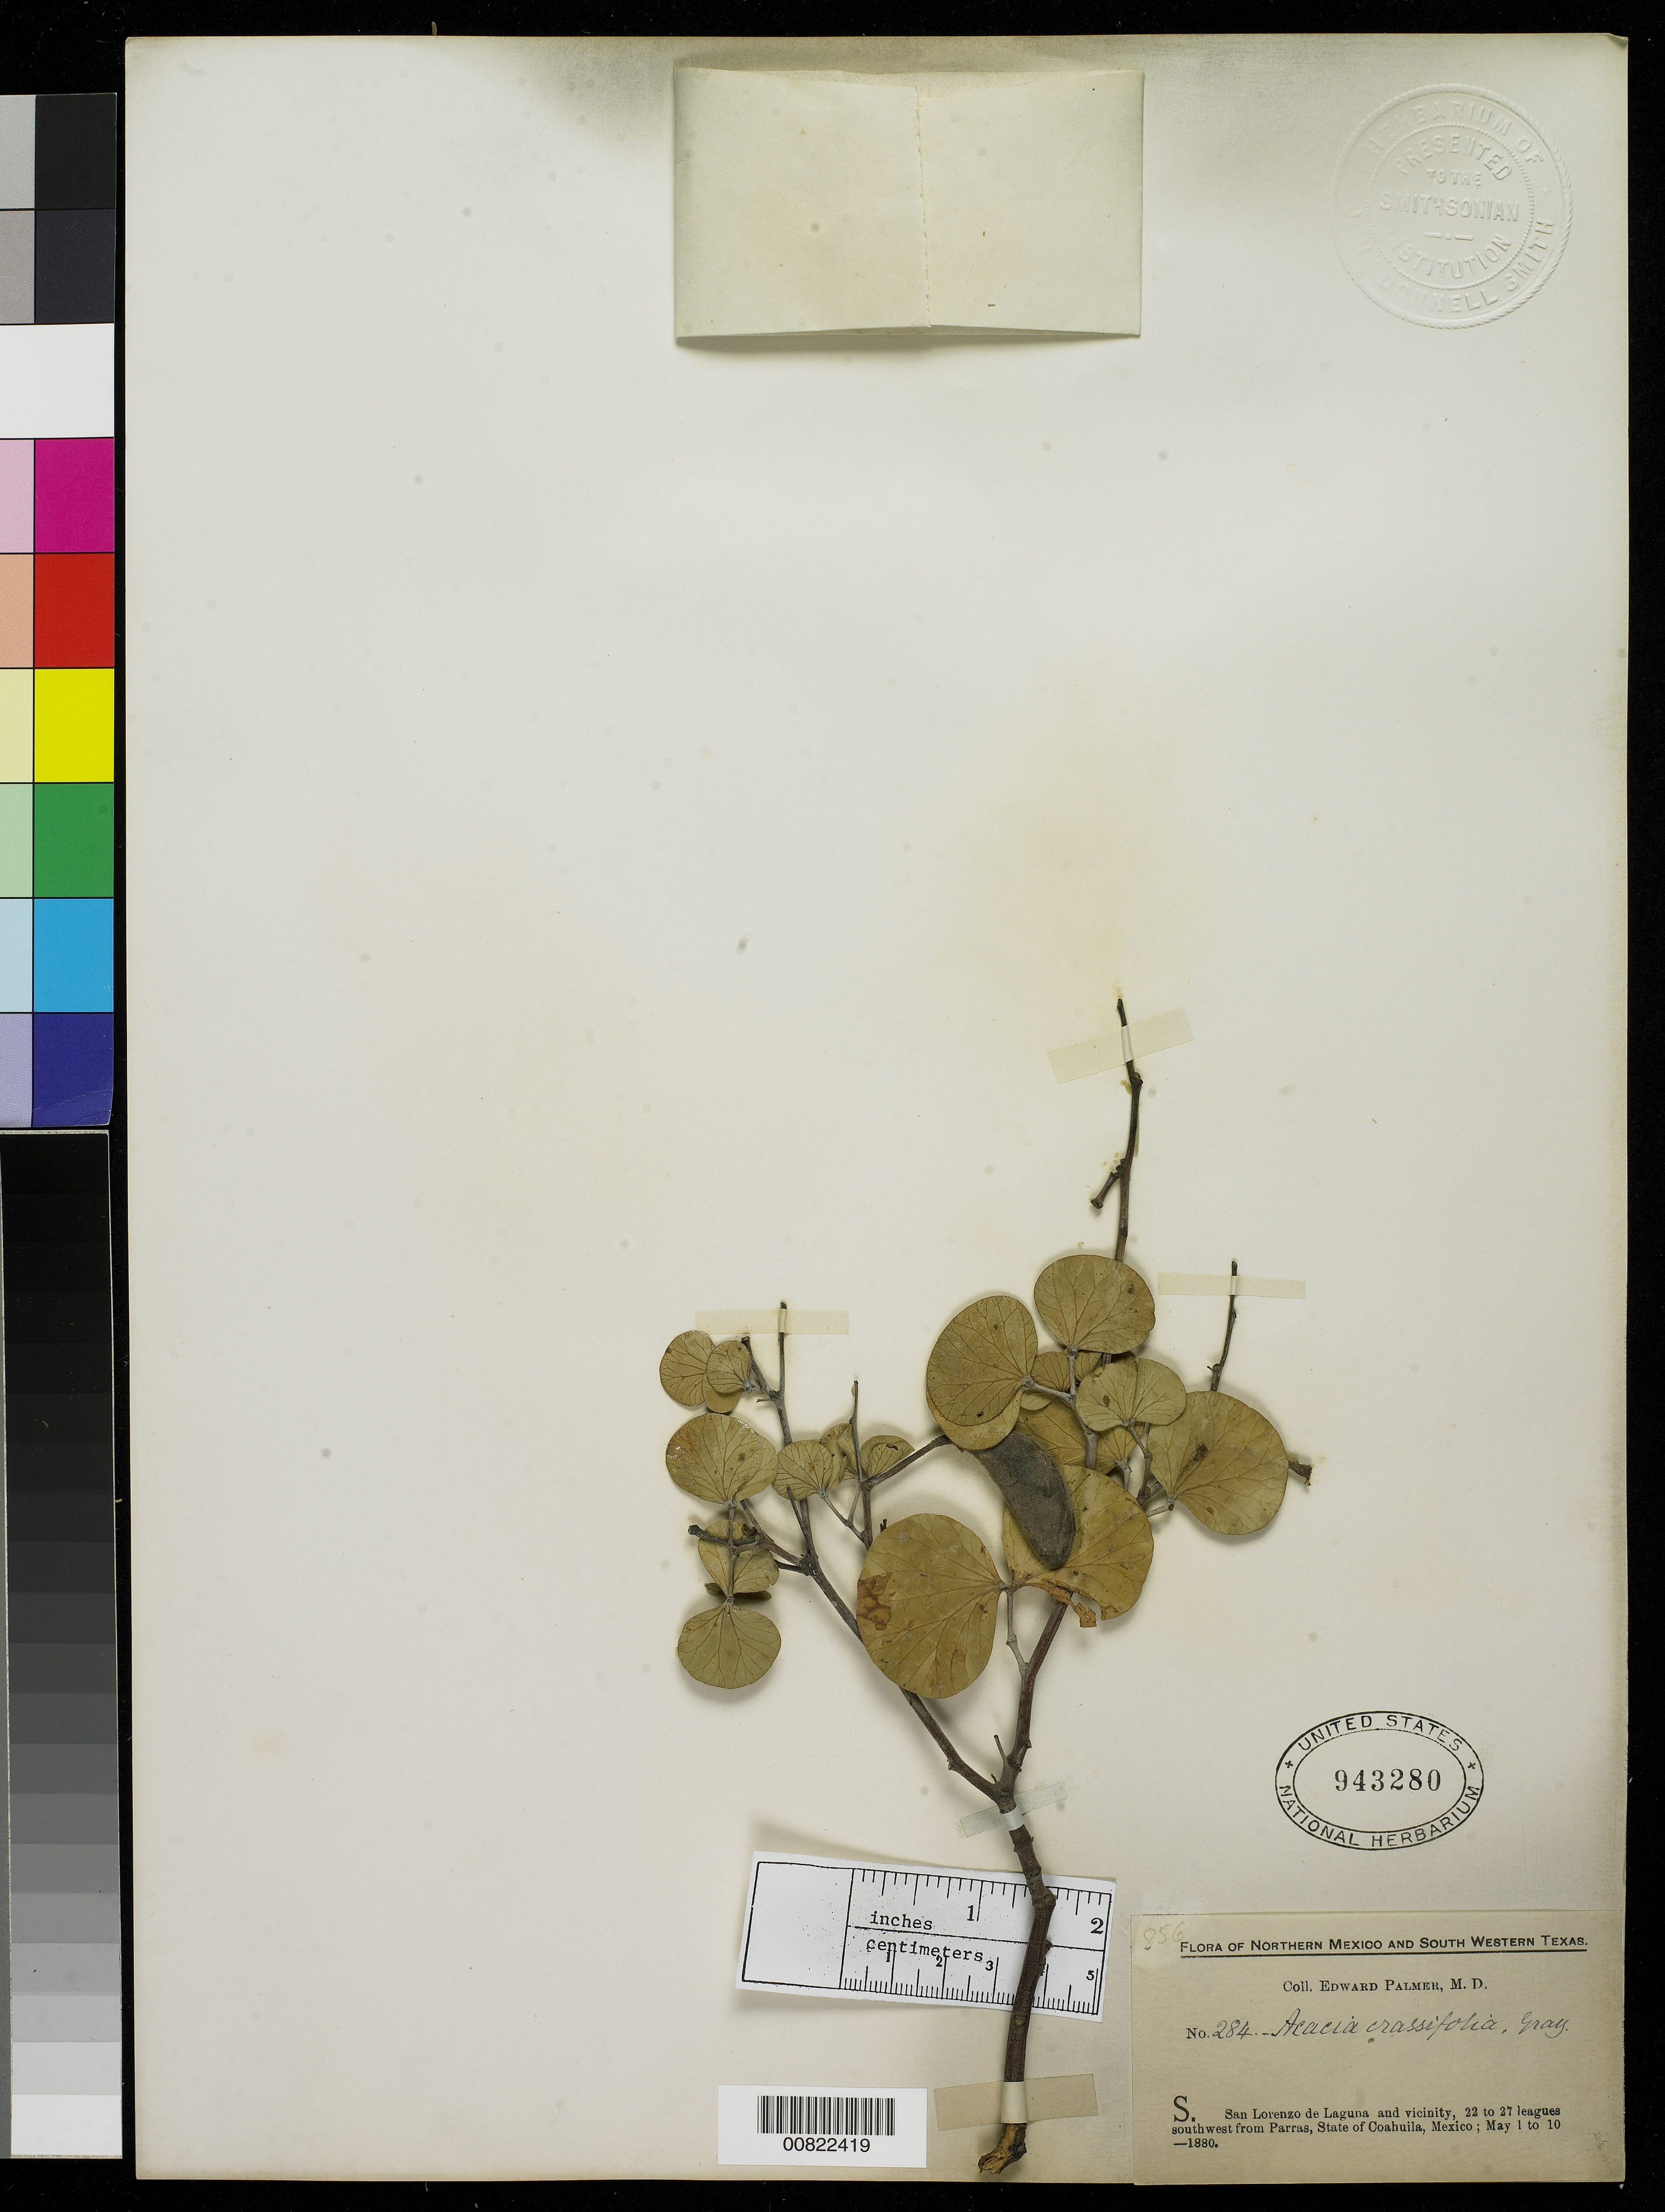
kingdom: Plantae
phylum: Tracheophyta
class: Magnoliopsida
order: Fabales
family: Fabaceae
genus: Senegalia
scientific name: Senegalia crassifolia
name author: (A. Gray) Britton & Rose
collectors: E. Palmer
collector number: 284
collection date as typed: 10 May 1880 to 10 May 1880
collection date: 1880-05-10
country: Mexico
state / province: Coahuila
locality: S. San Lorenzo de la Laguna and vicinity, 22 to 27 leagues southwest from Parras, Coahuila.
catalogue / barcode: US 943280